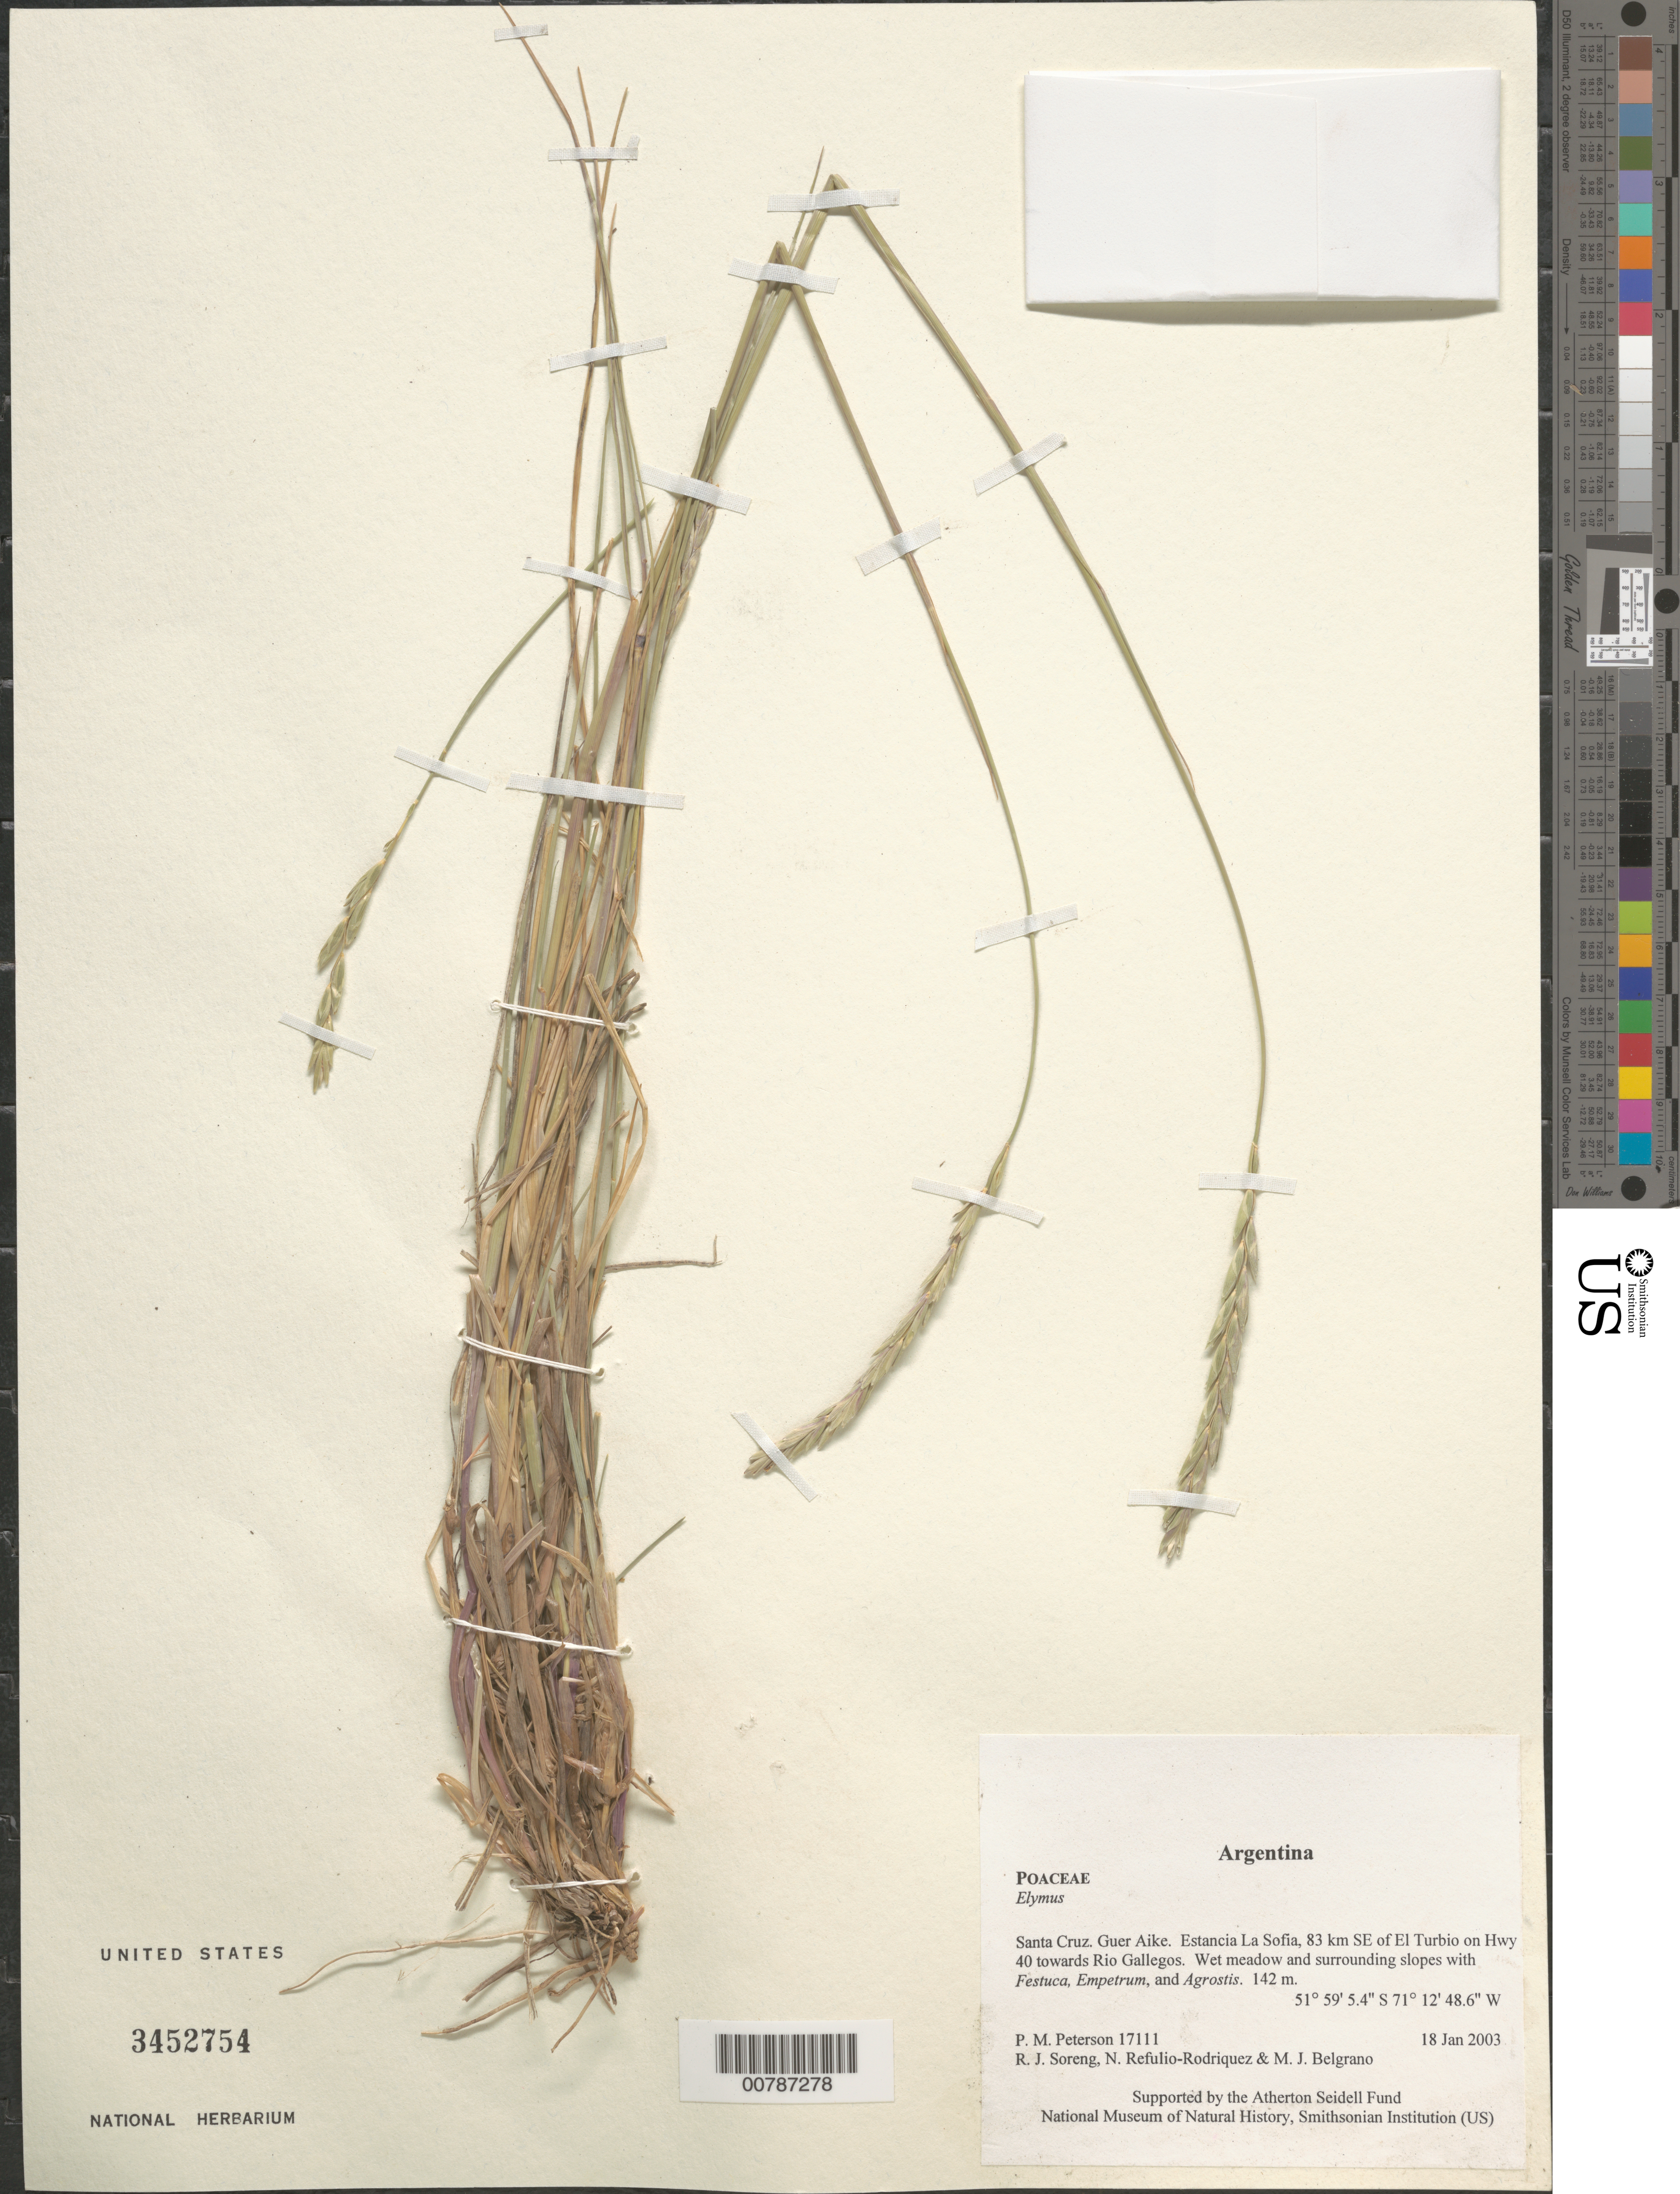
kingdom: Plantae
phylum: Tracheophyta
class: Liliopsida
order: Poales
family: Poaceae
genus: Elymus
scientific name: Elymus sp.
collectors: P. M. Peterson, R. J. Soreng, N. Refulio-Rodríguez & M. Belgrano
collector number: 17111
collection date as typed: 18 Jan 2003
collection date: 2003-01-18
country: Argentina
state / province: Santa Cruz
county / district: Guer Aike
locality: Estancia La Sofia, 83 km SE of El Turbio on Hwy 40 towards Rio Gallegos. Wet meadow and surrounding slopes with Festuca, Empetrum, and Agrostis.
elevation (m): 142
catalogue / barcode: US 3452754